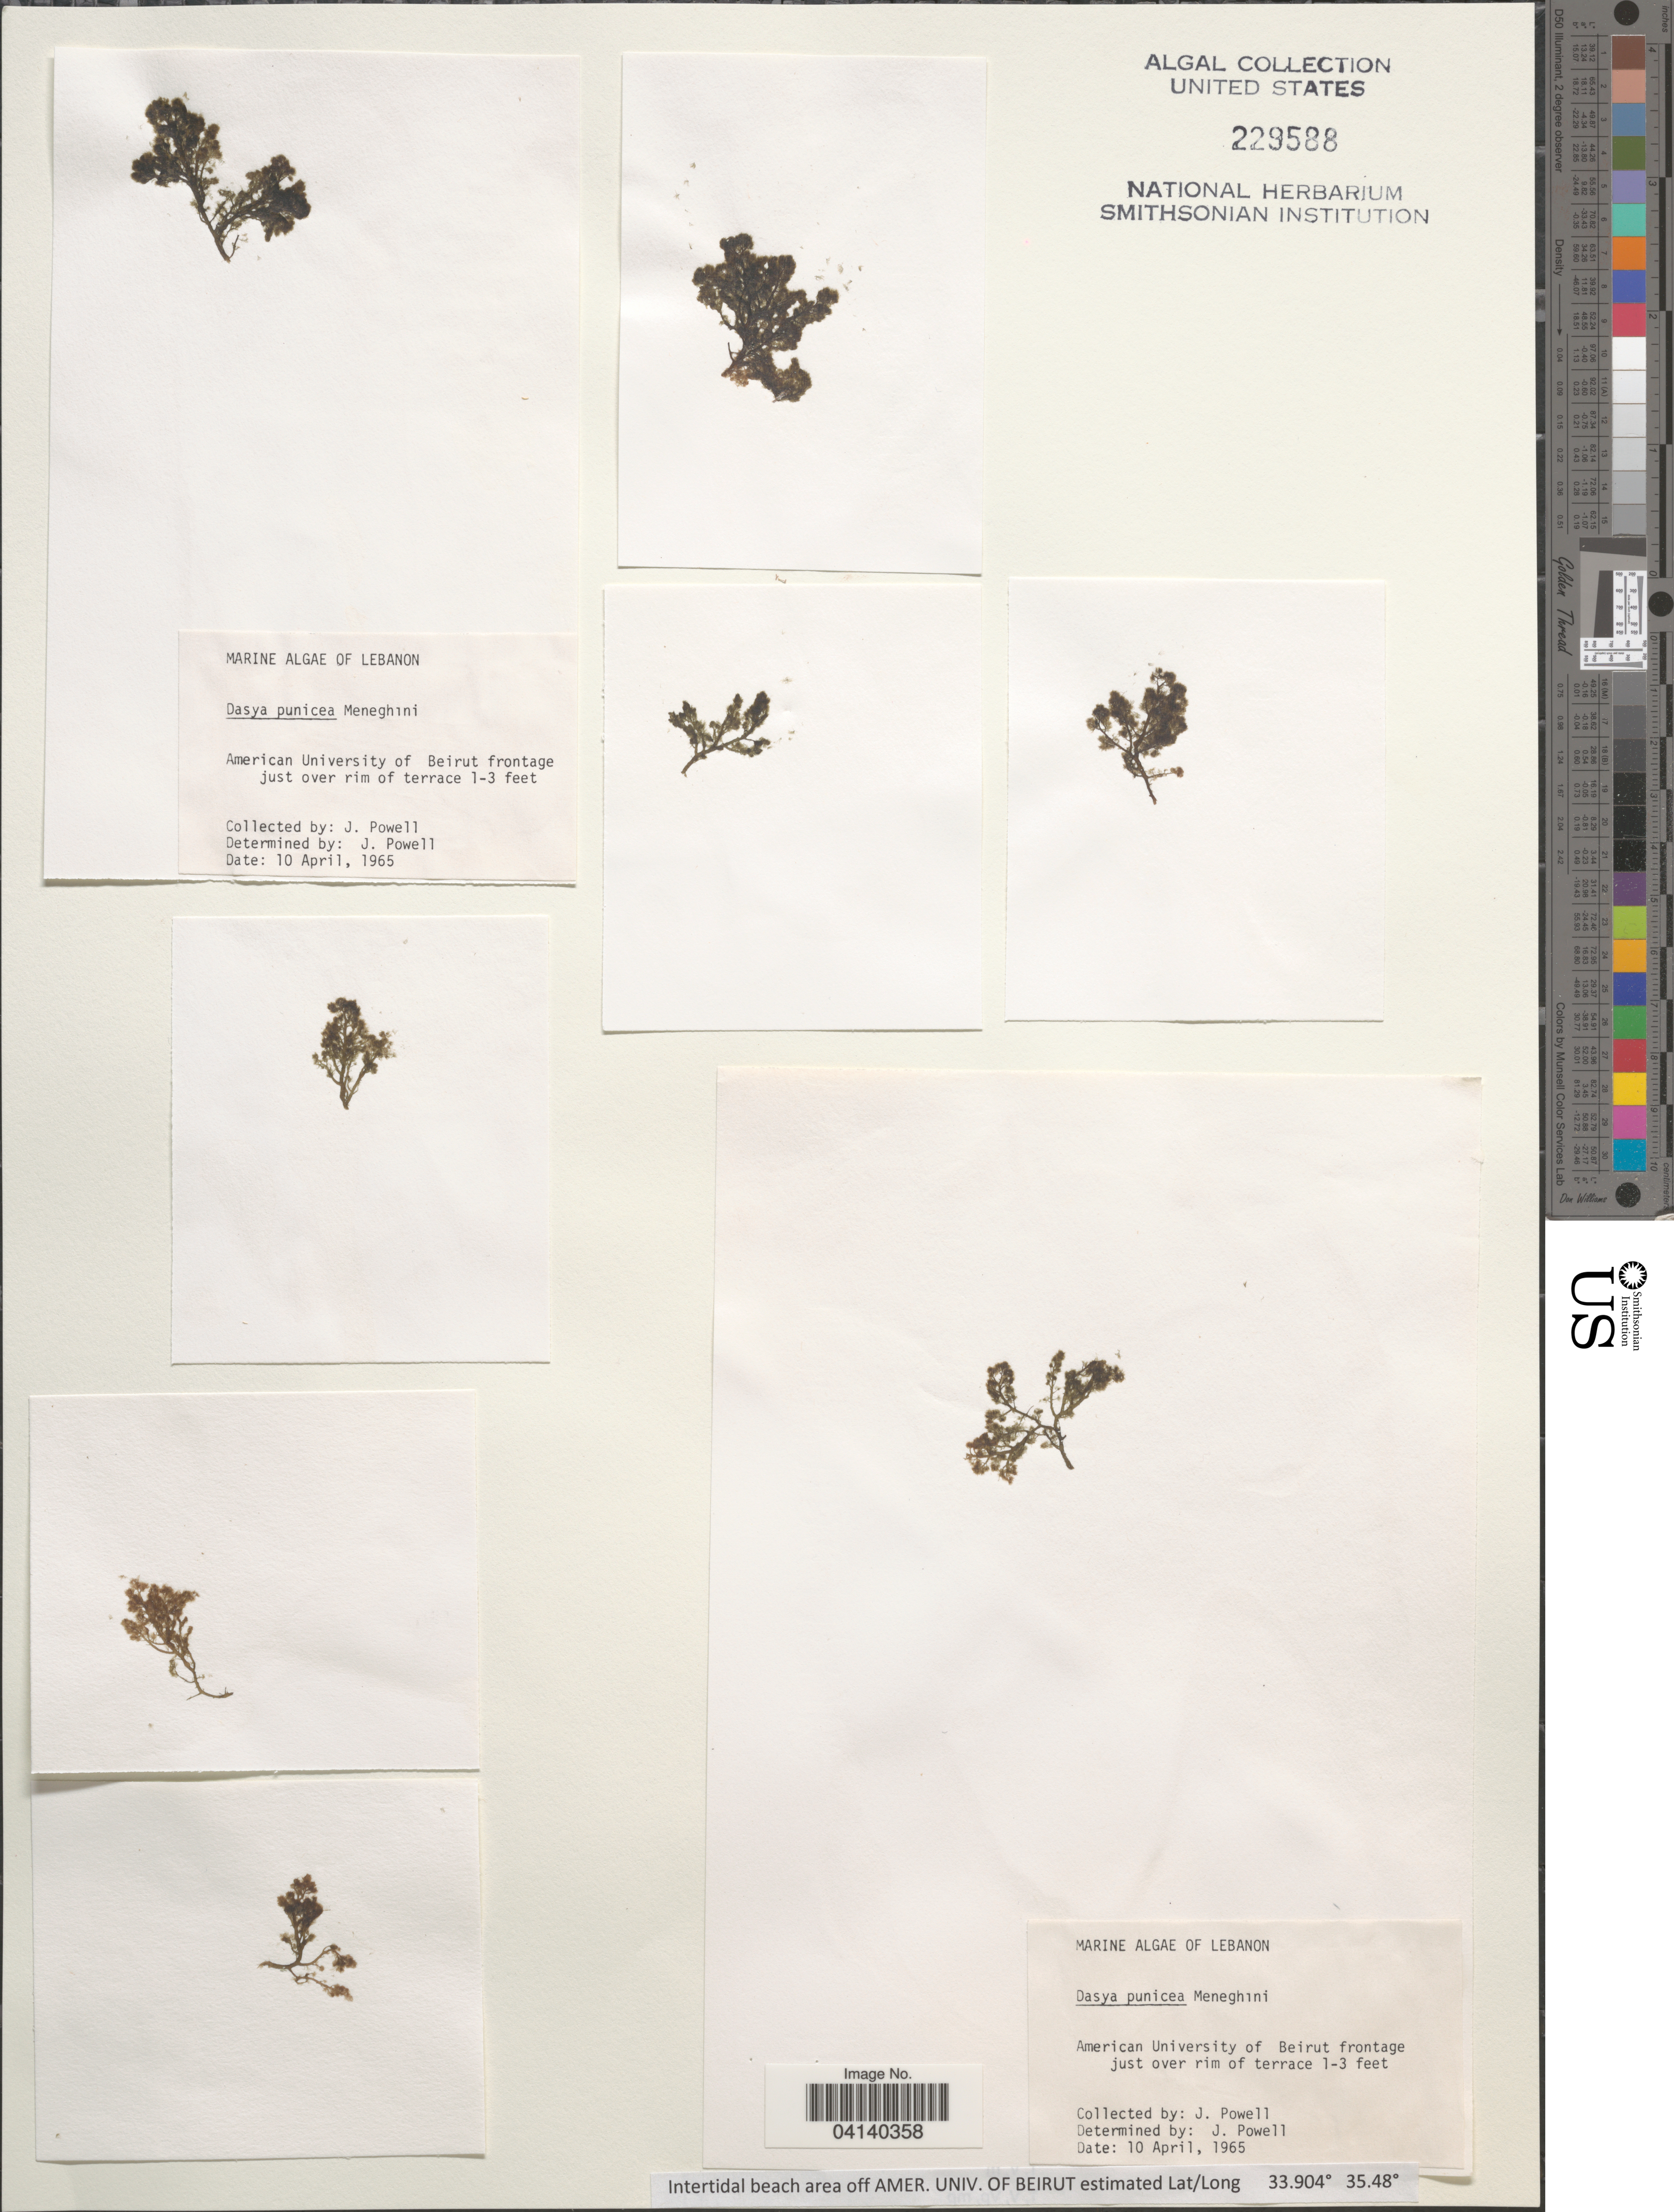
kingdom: Plantae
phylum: Rhodophyta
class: Florideophyceae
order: Ceramiales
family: Dasyaceae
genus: Dasya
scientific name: Dasya punicea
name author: (Zanardini) Menegh.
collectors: J. Powell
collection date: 1965-04-10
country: Lebanon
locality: American University of Beirut frontage just over rim of terrace.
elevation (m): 0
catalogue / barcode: US 229588